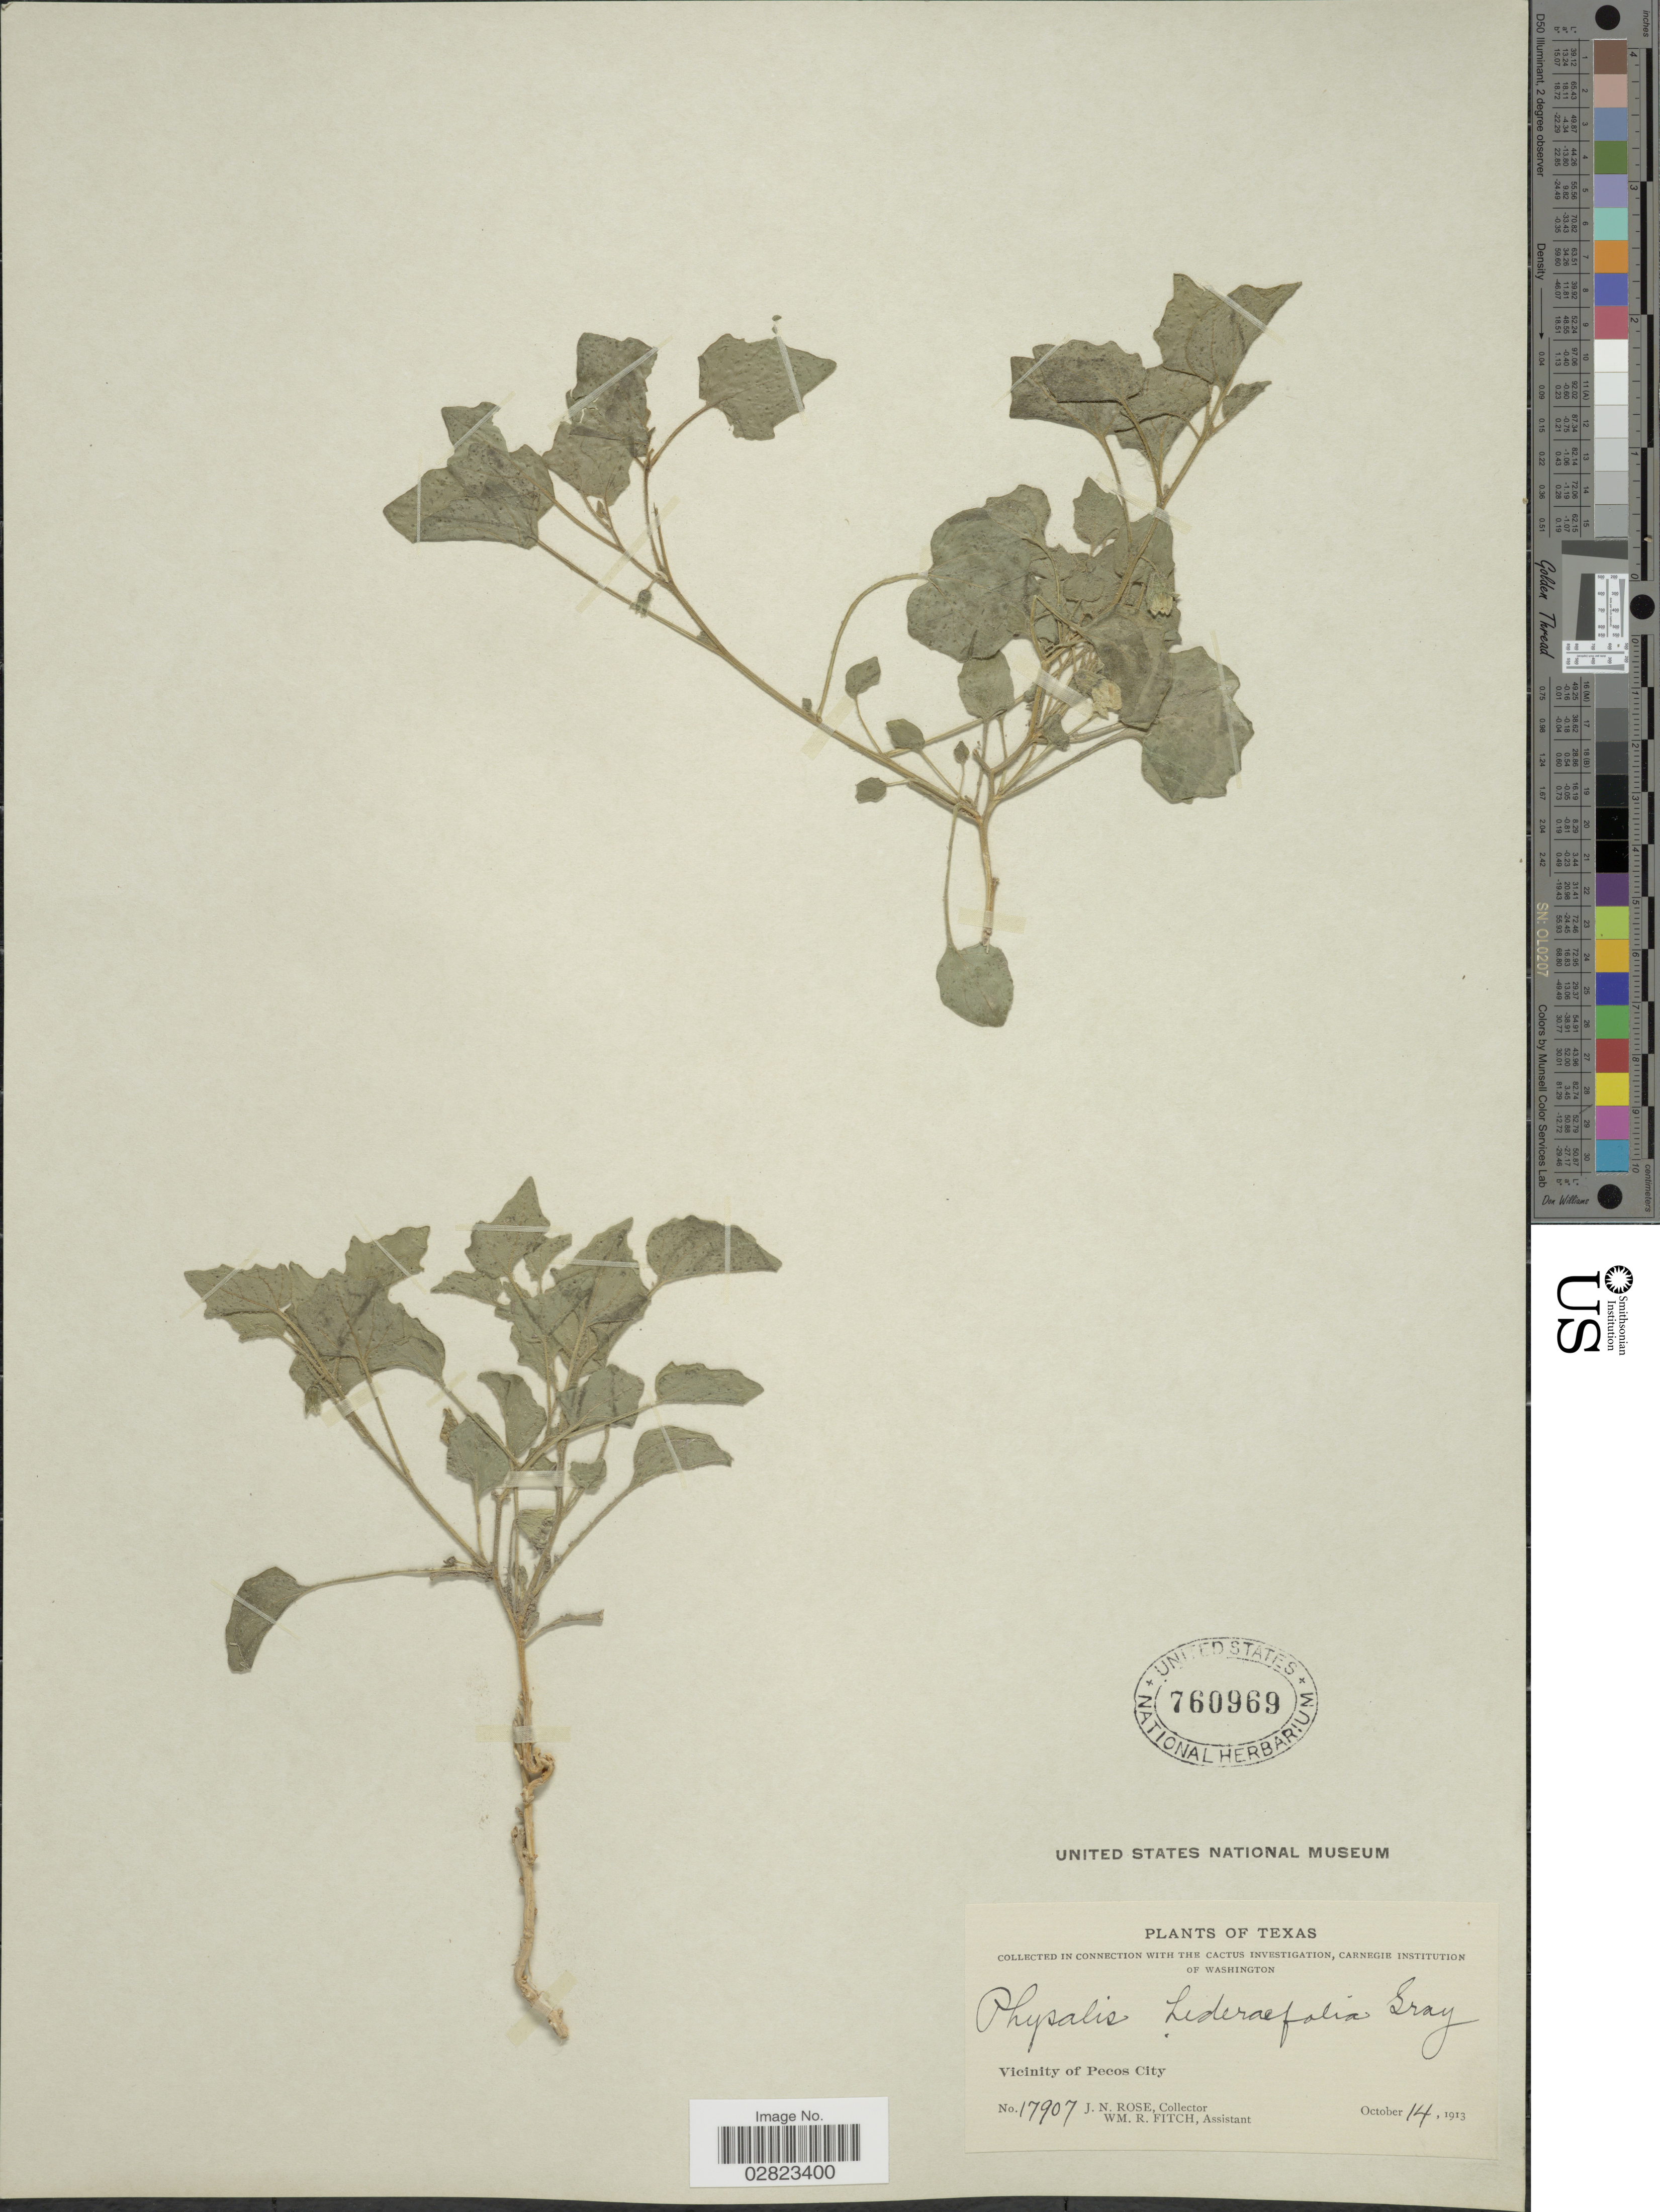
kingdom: Plantae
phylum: Tracheophyta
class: Magnoliopsida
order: Solanales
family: Solanaceae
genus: Physalis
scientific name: Physalis hederifolia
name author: A. Gray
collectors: J. N. Rose & W. R. Fitch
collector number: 17907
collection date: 1913-10-14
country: United States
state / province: Texas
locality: Vicinity of Pecos City.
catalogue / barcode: US 760969